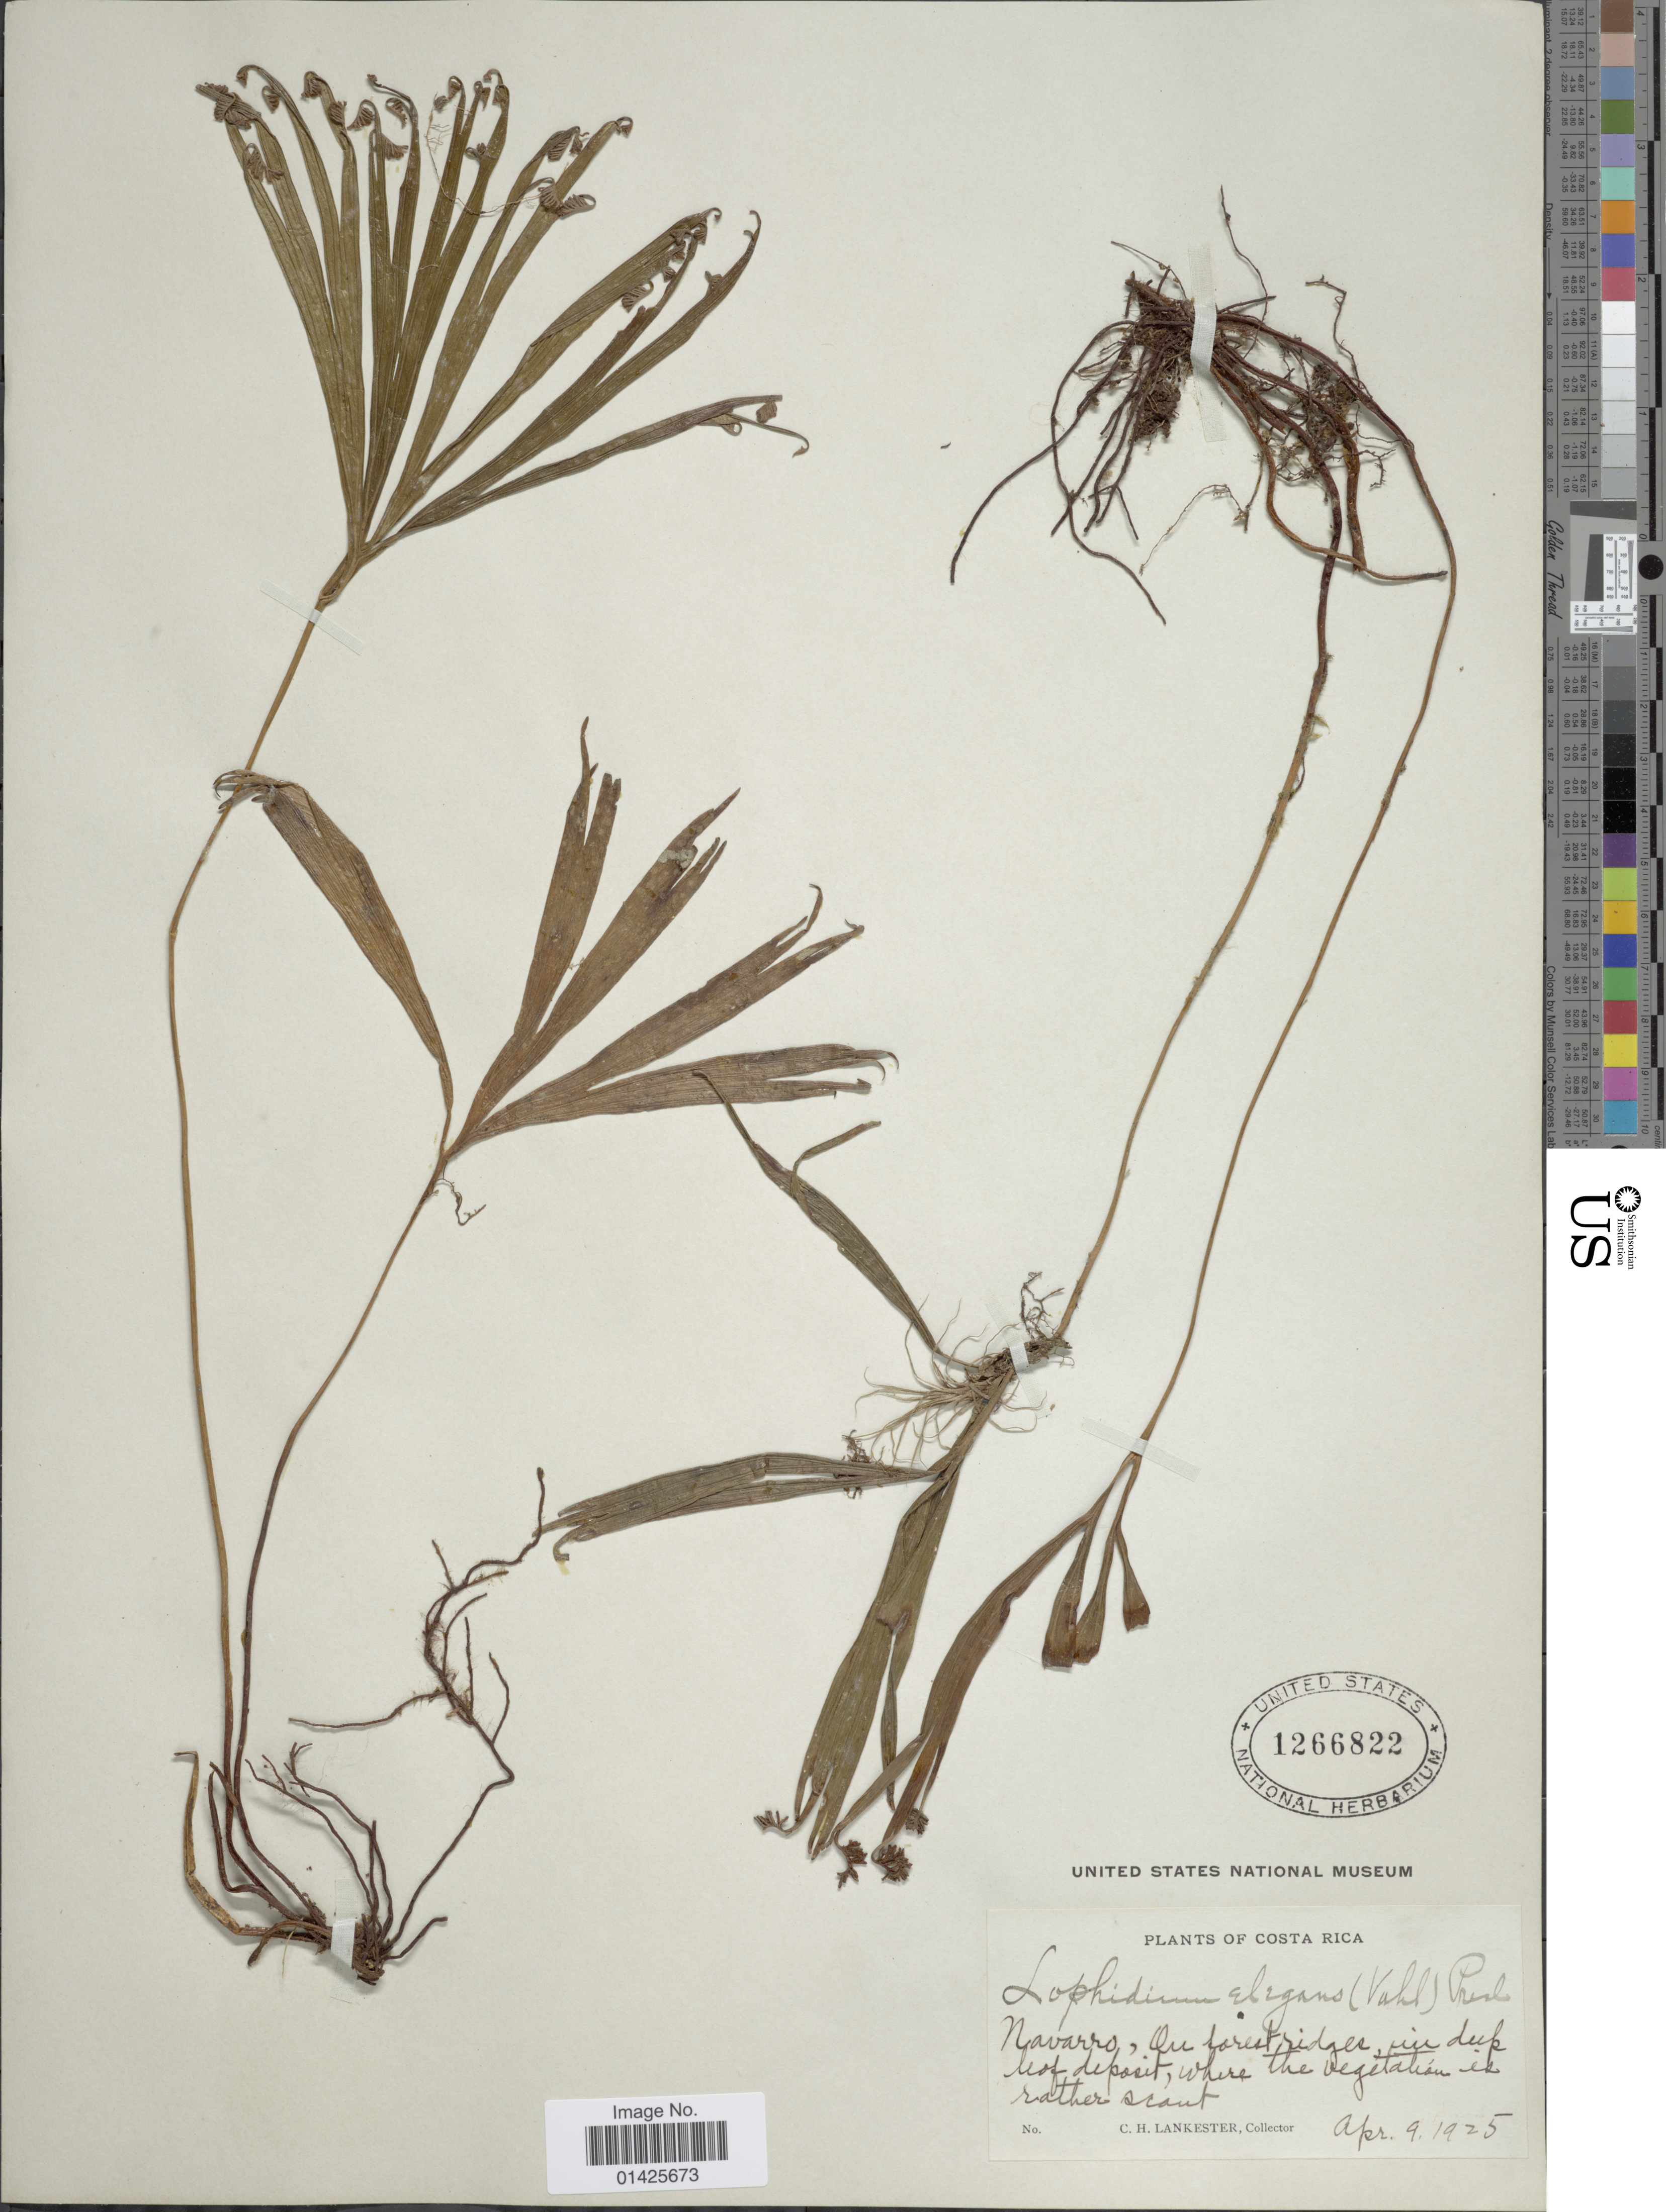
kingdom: Plantae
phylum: Tracheophyta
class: Polypodiopsida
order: Schizaeales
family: Schizaeaceae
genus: Schizaea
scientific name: Schizaea elegans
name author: (Vahl) Sw.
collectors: C. H. Lankester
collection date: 1925-04-09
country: Costa Rica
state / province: Cartago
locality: Navarro, on forest ridges, in deep leaf deposit, where the vegetation is rather scant.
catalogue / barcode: US 1266822